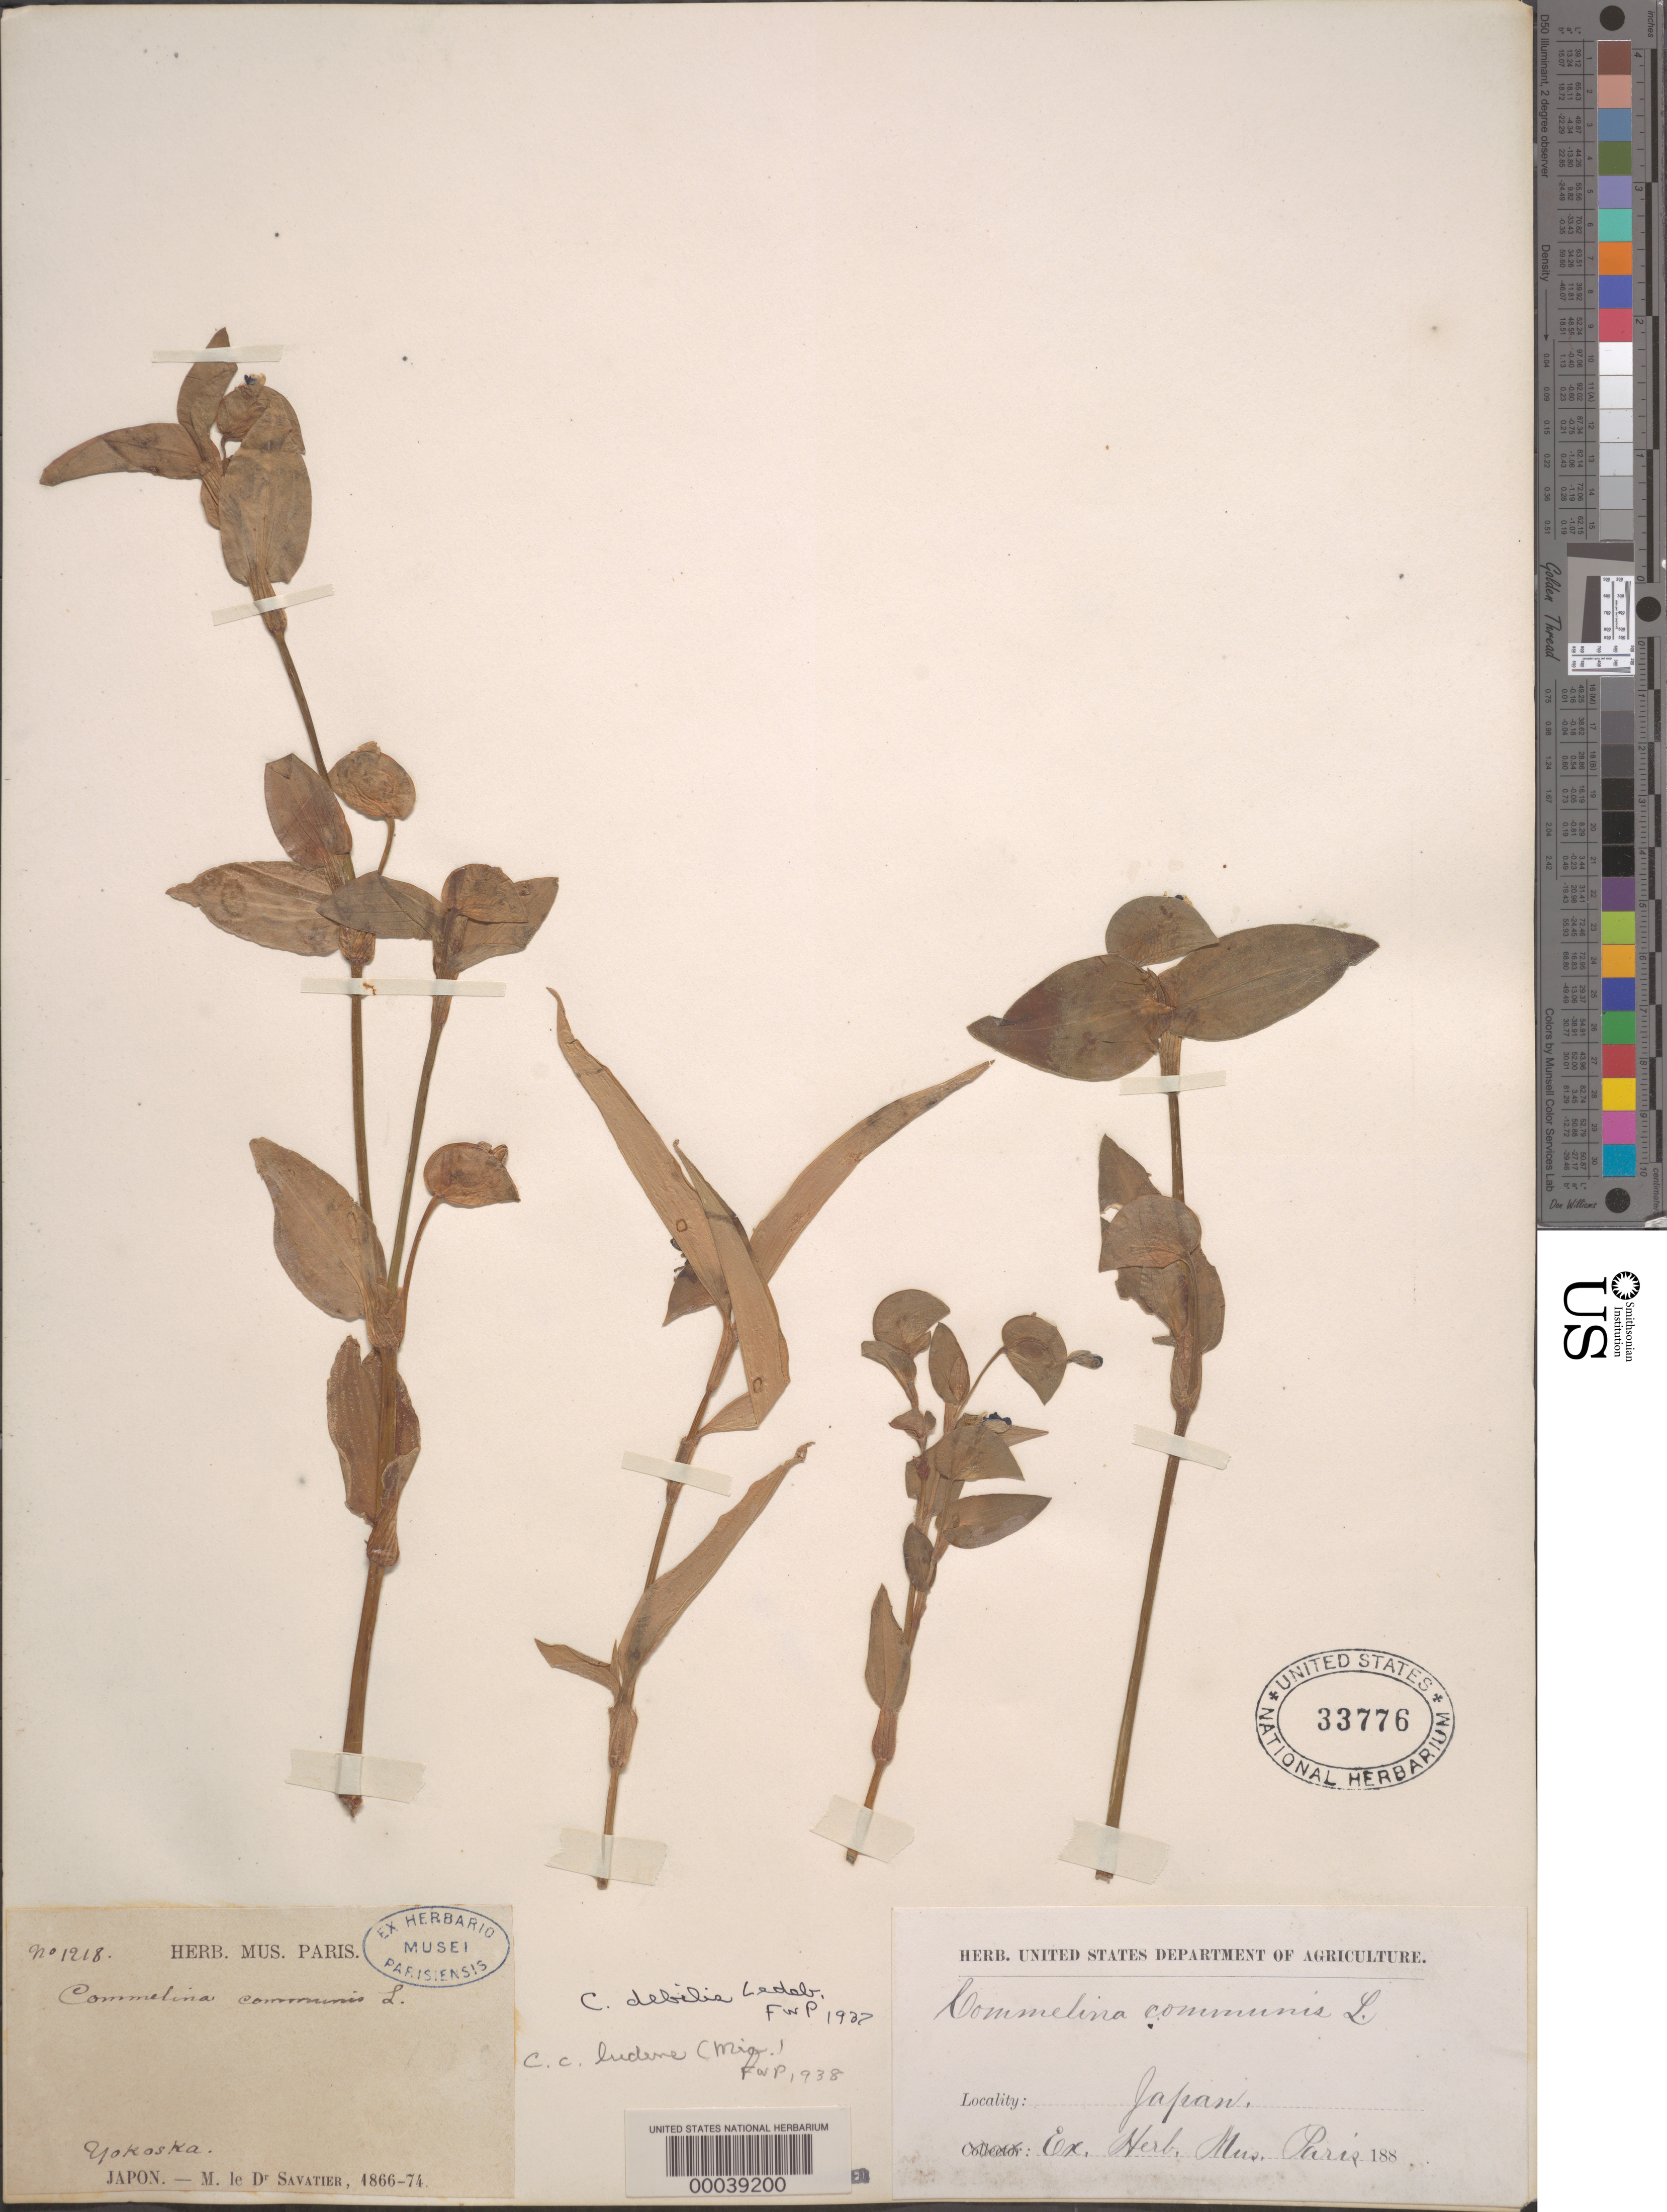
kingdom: Plantae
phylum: Tracheophyta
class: Liliopsida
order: Commelinales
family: Commelinaceae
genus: Commelina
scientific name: Commelina communis var. ludens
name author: (Miq.) C.B. Clarke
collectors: P. Savatier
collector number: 1218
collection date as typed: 1866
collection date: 1866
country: Japan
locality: Yokoska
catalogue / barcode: US 33776